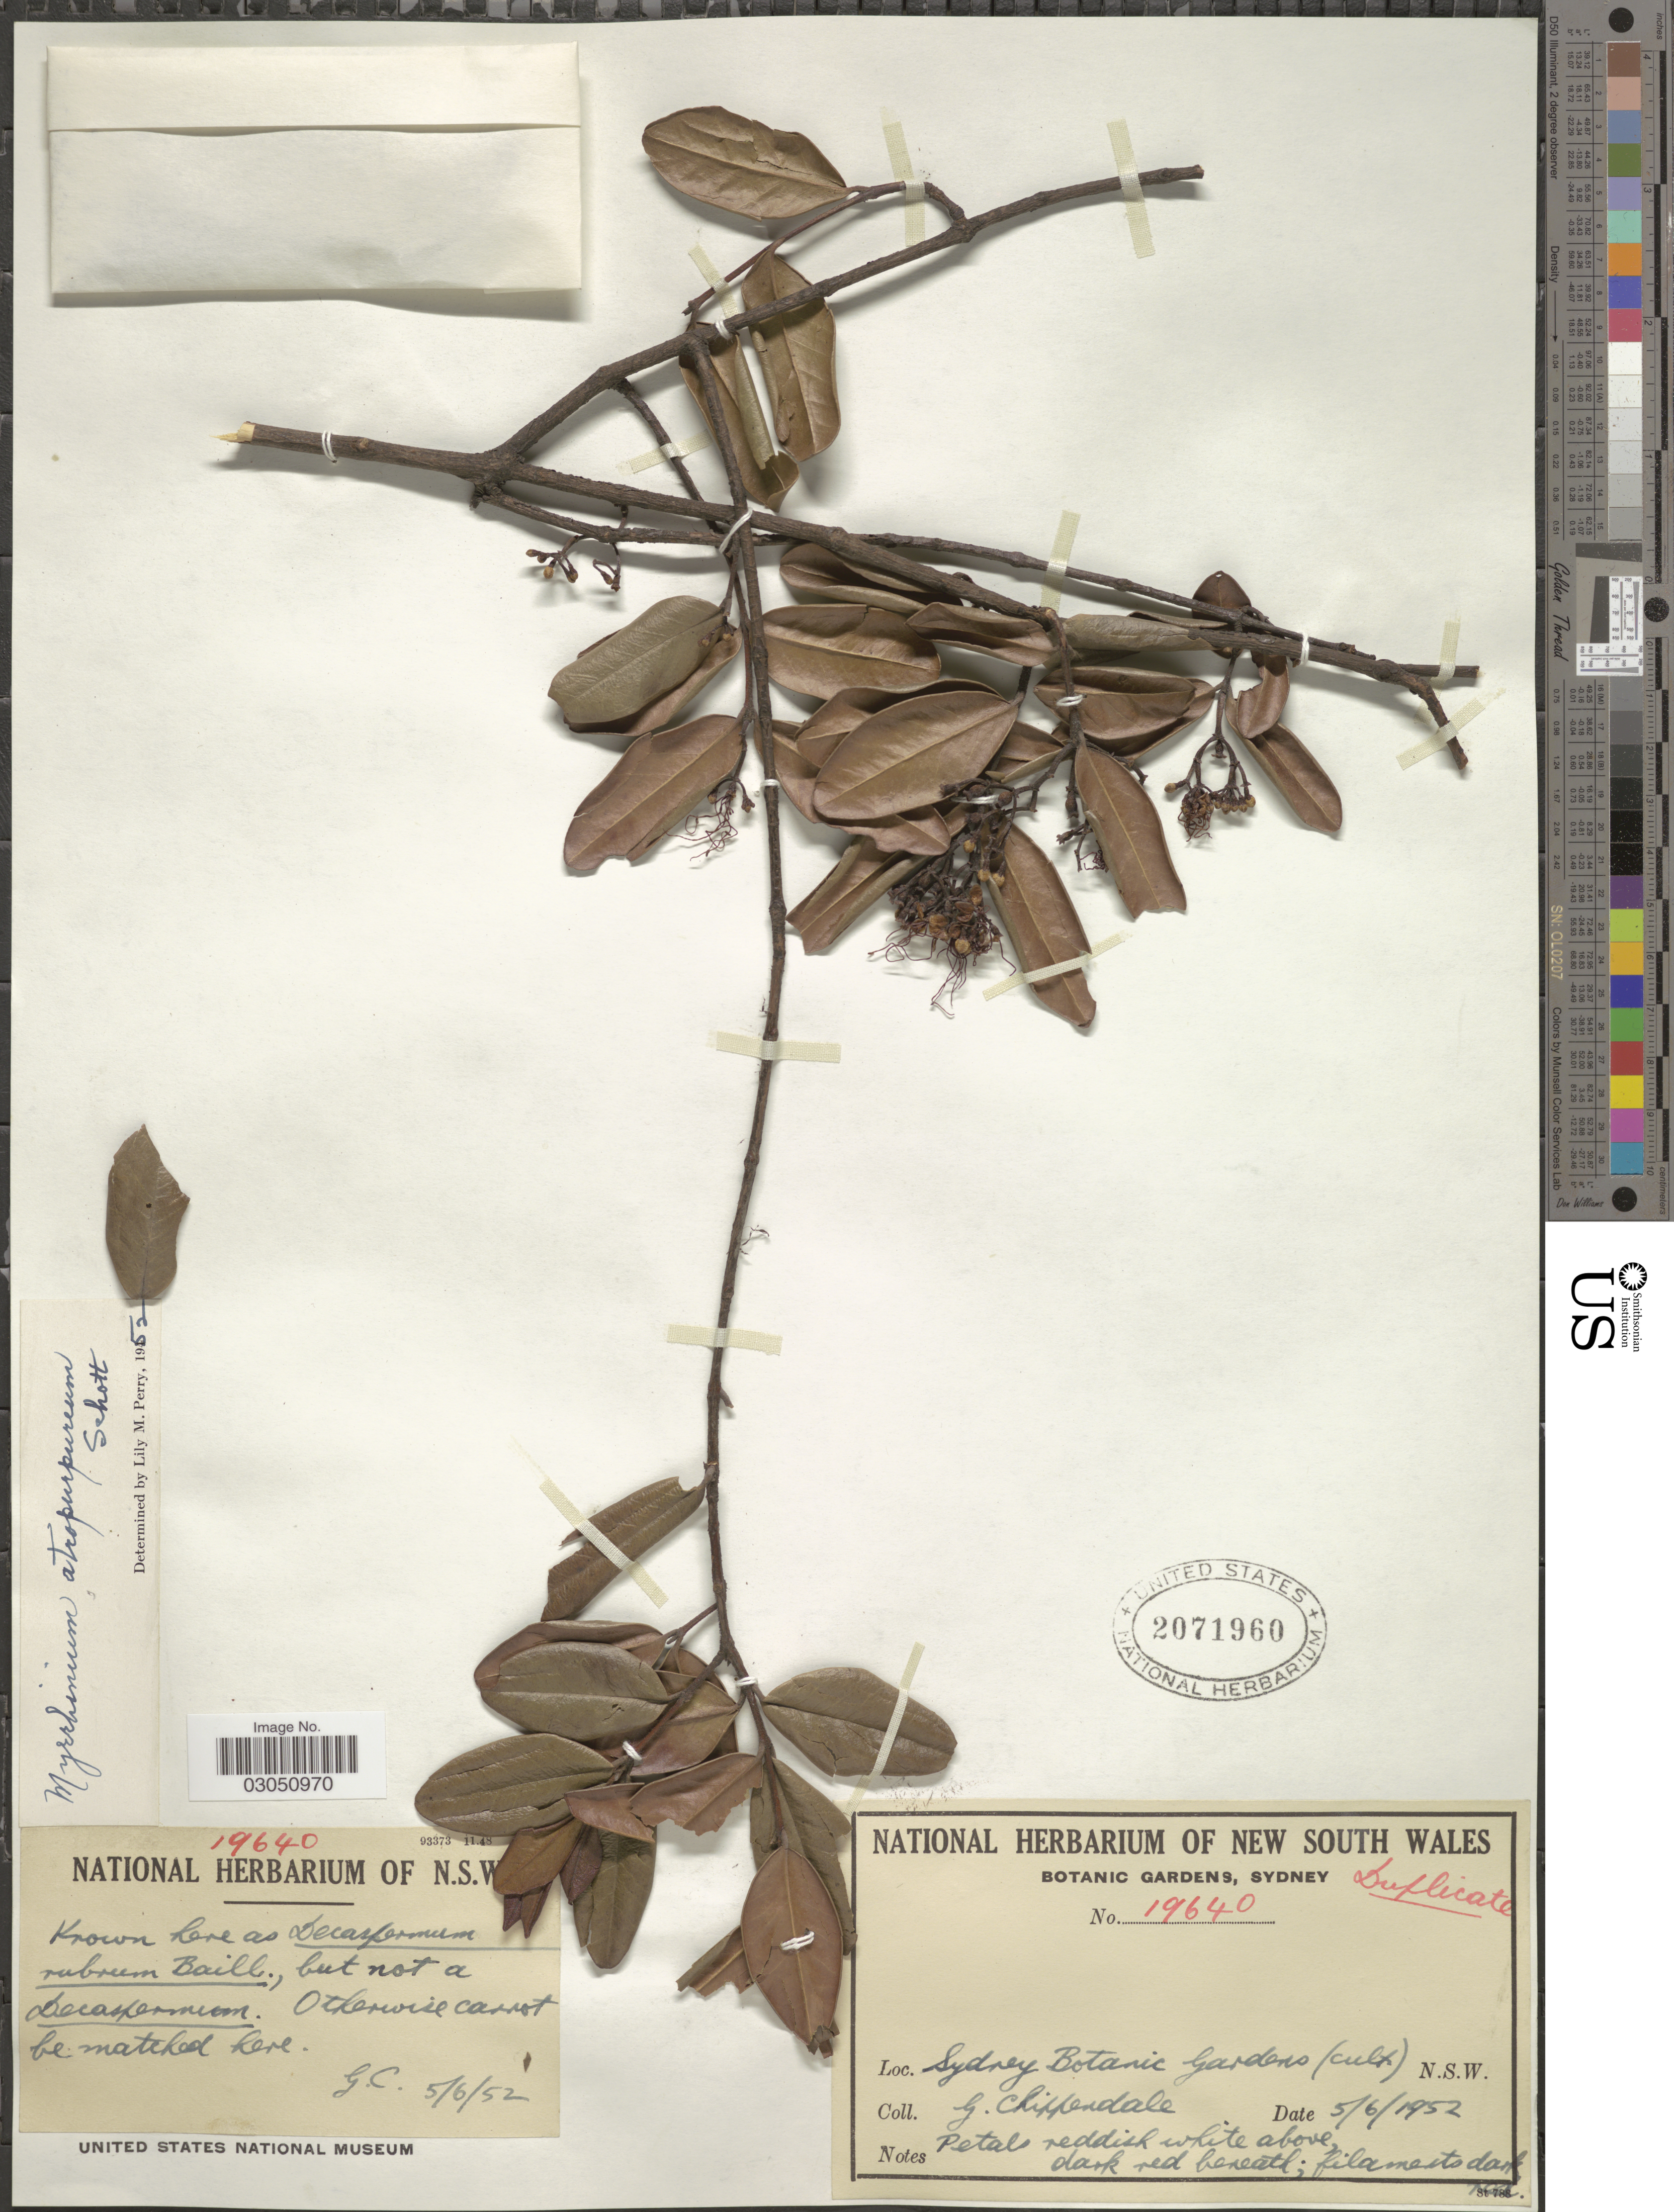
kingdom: Plantae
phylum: Tracheophyta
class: Magnoliopsida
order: Myrtales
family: Myrtaceae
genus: Myrrhinium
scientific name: Myrrhinium atropurpureum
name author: Schott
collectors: G. Chippendale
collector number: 19640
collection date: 1952-06-05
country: Australia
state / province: New South Wales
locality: Sydney Botanic Gardens (cult). N.S.W.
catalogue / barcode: US 2071960